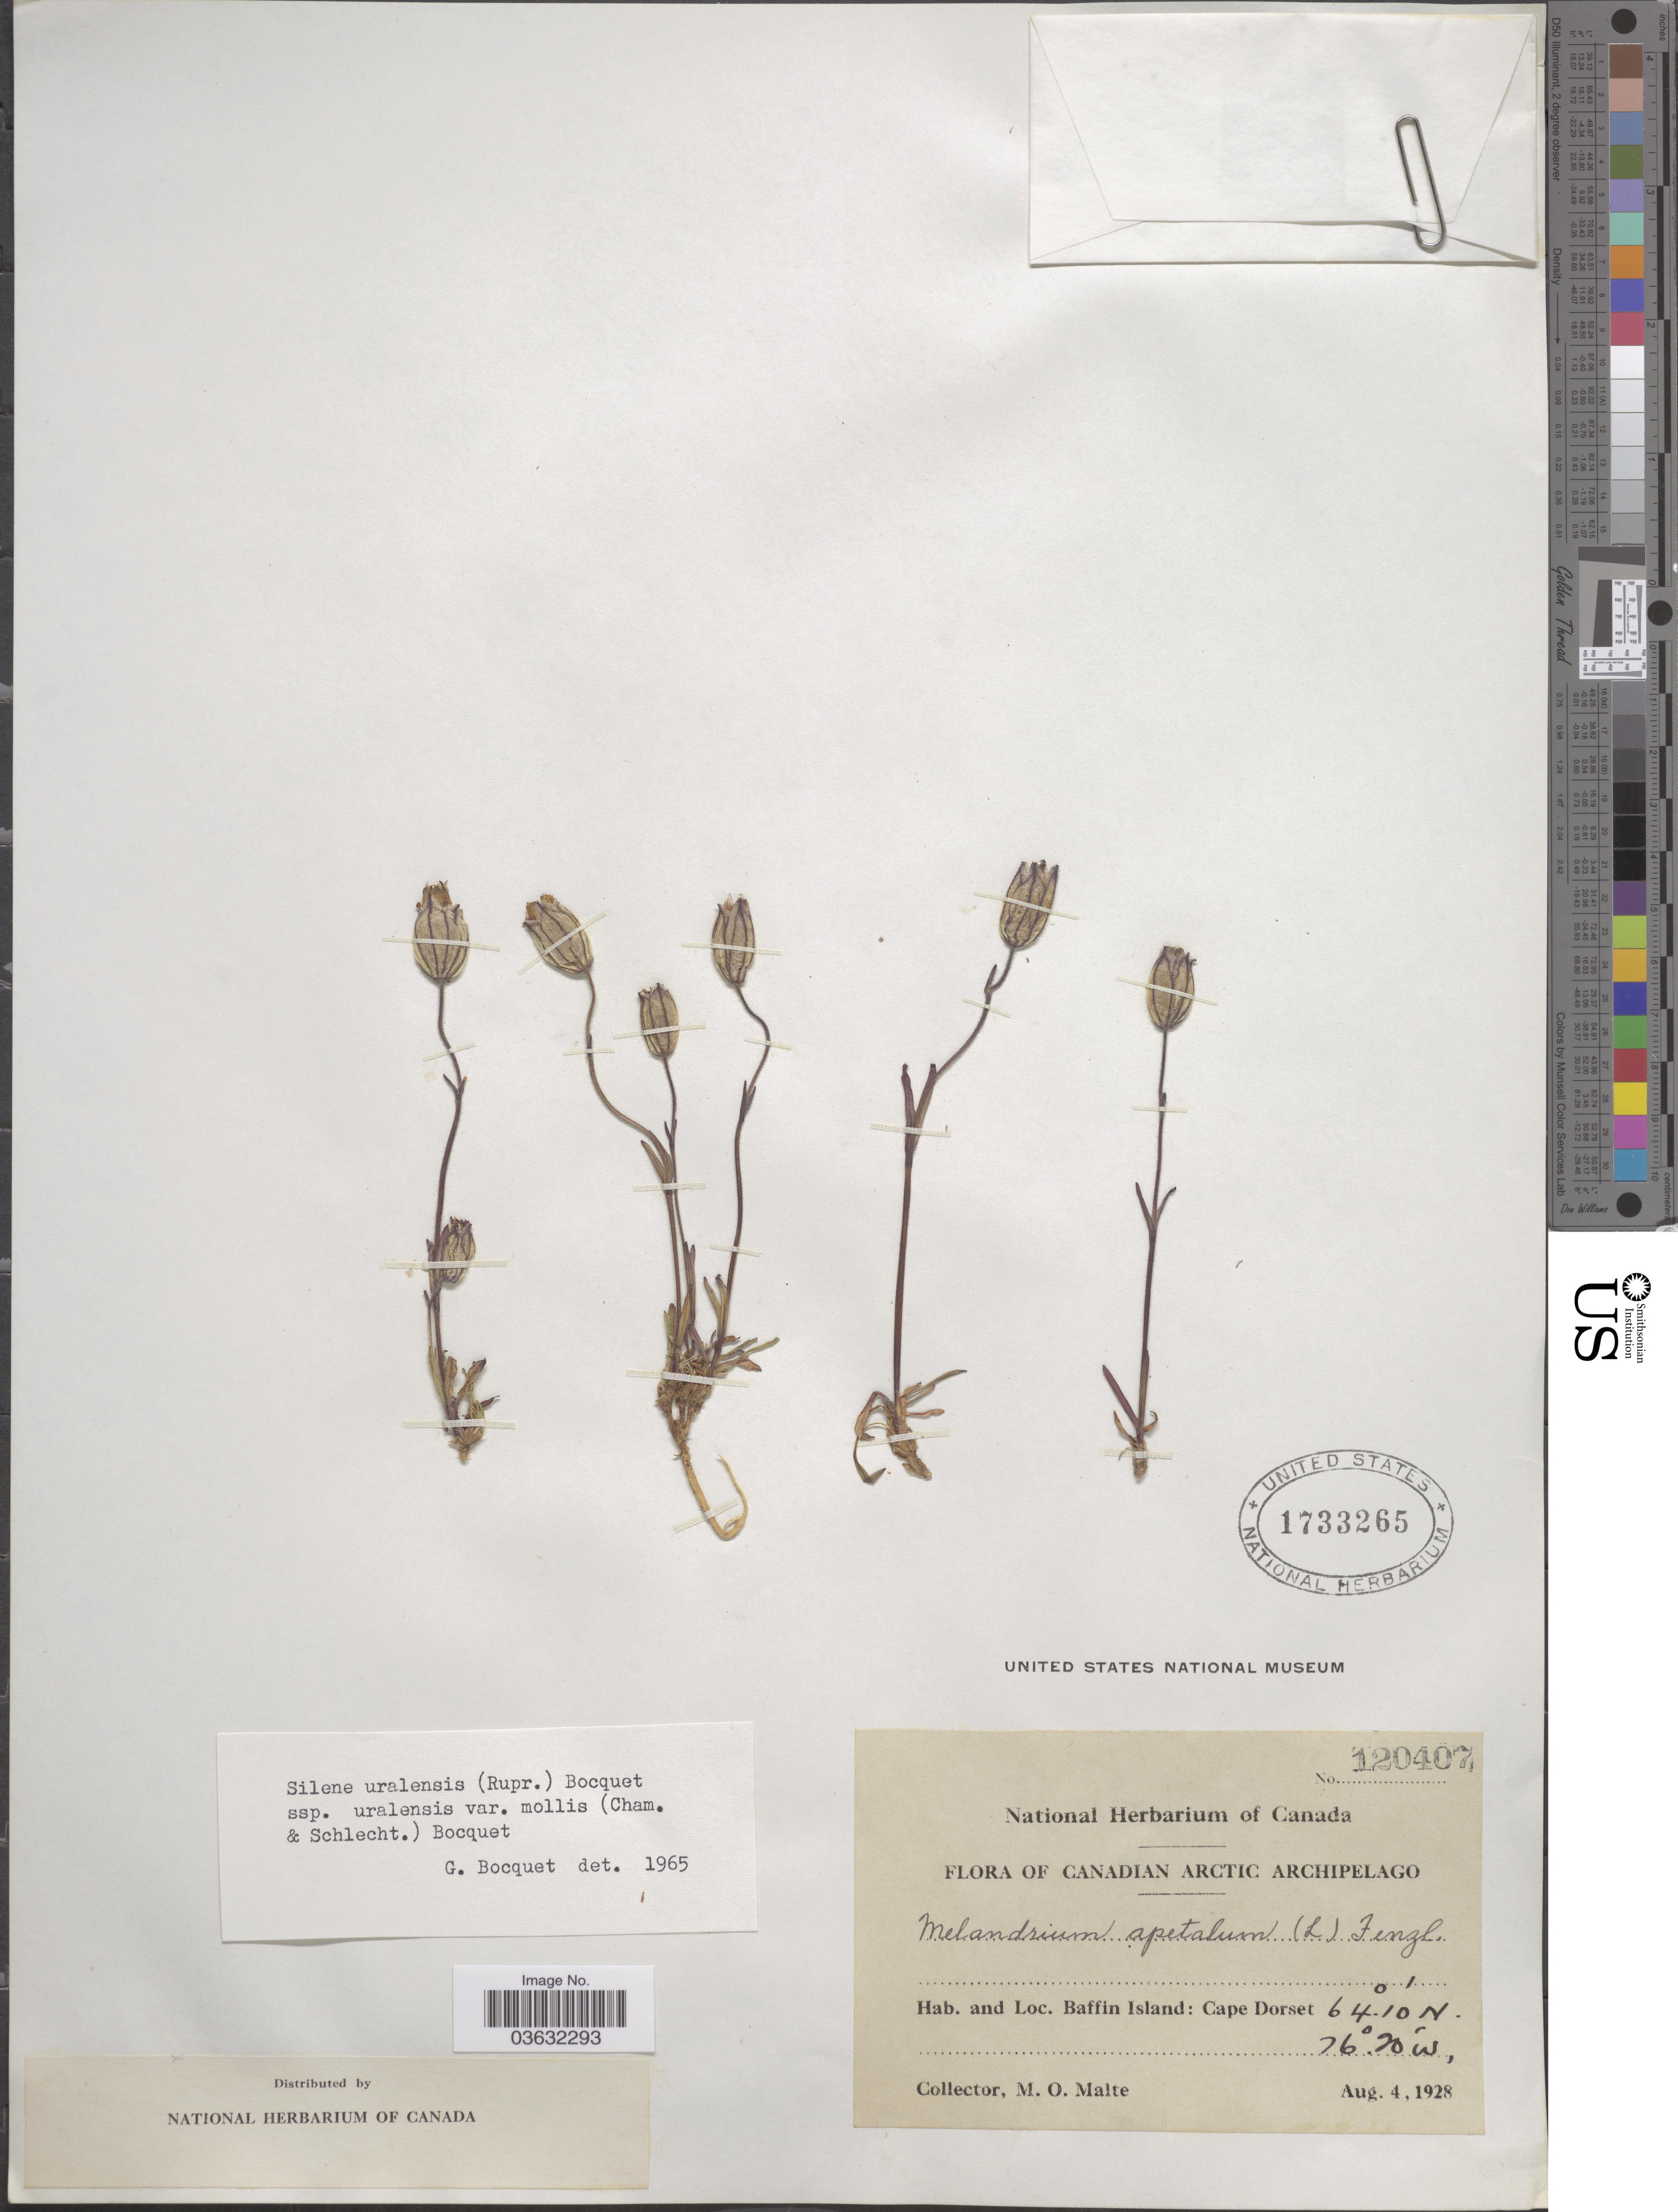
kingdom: Plantae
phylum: Tracheophyta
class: Magnoliopsida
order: Caryophyllales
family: Caryophyllaceae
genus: Silene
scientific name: Silene uralensis var. mollis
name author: (Cham. & Schltdl.) Bocquet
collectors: M. O. Malte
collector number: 120407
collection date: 1928-08-04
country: Canada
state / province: Nunavut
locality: Canadian Arctic Archipelago. Baffin Island: Cape Dorset.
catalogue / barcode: US 1733265